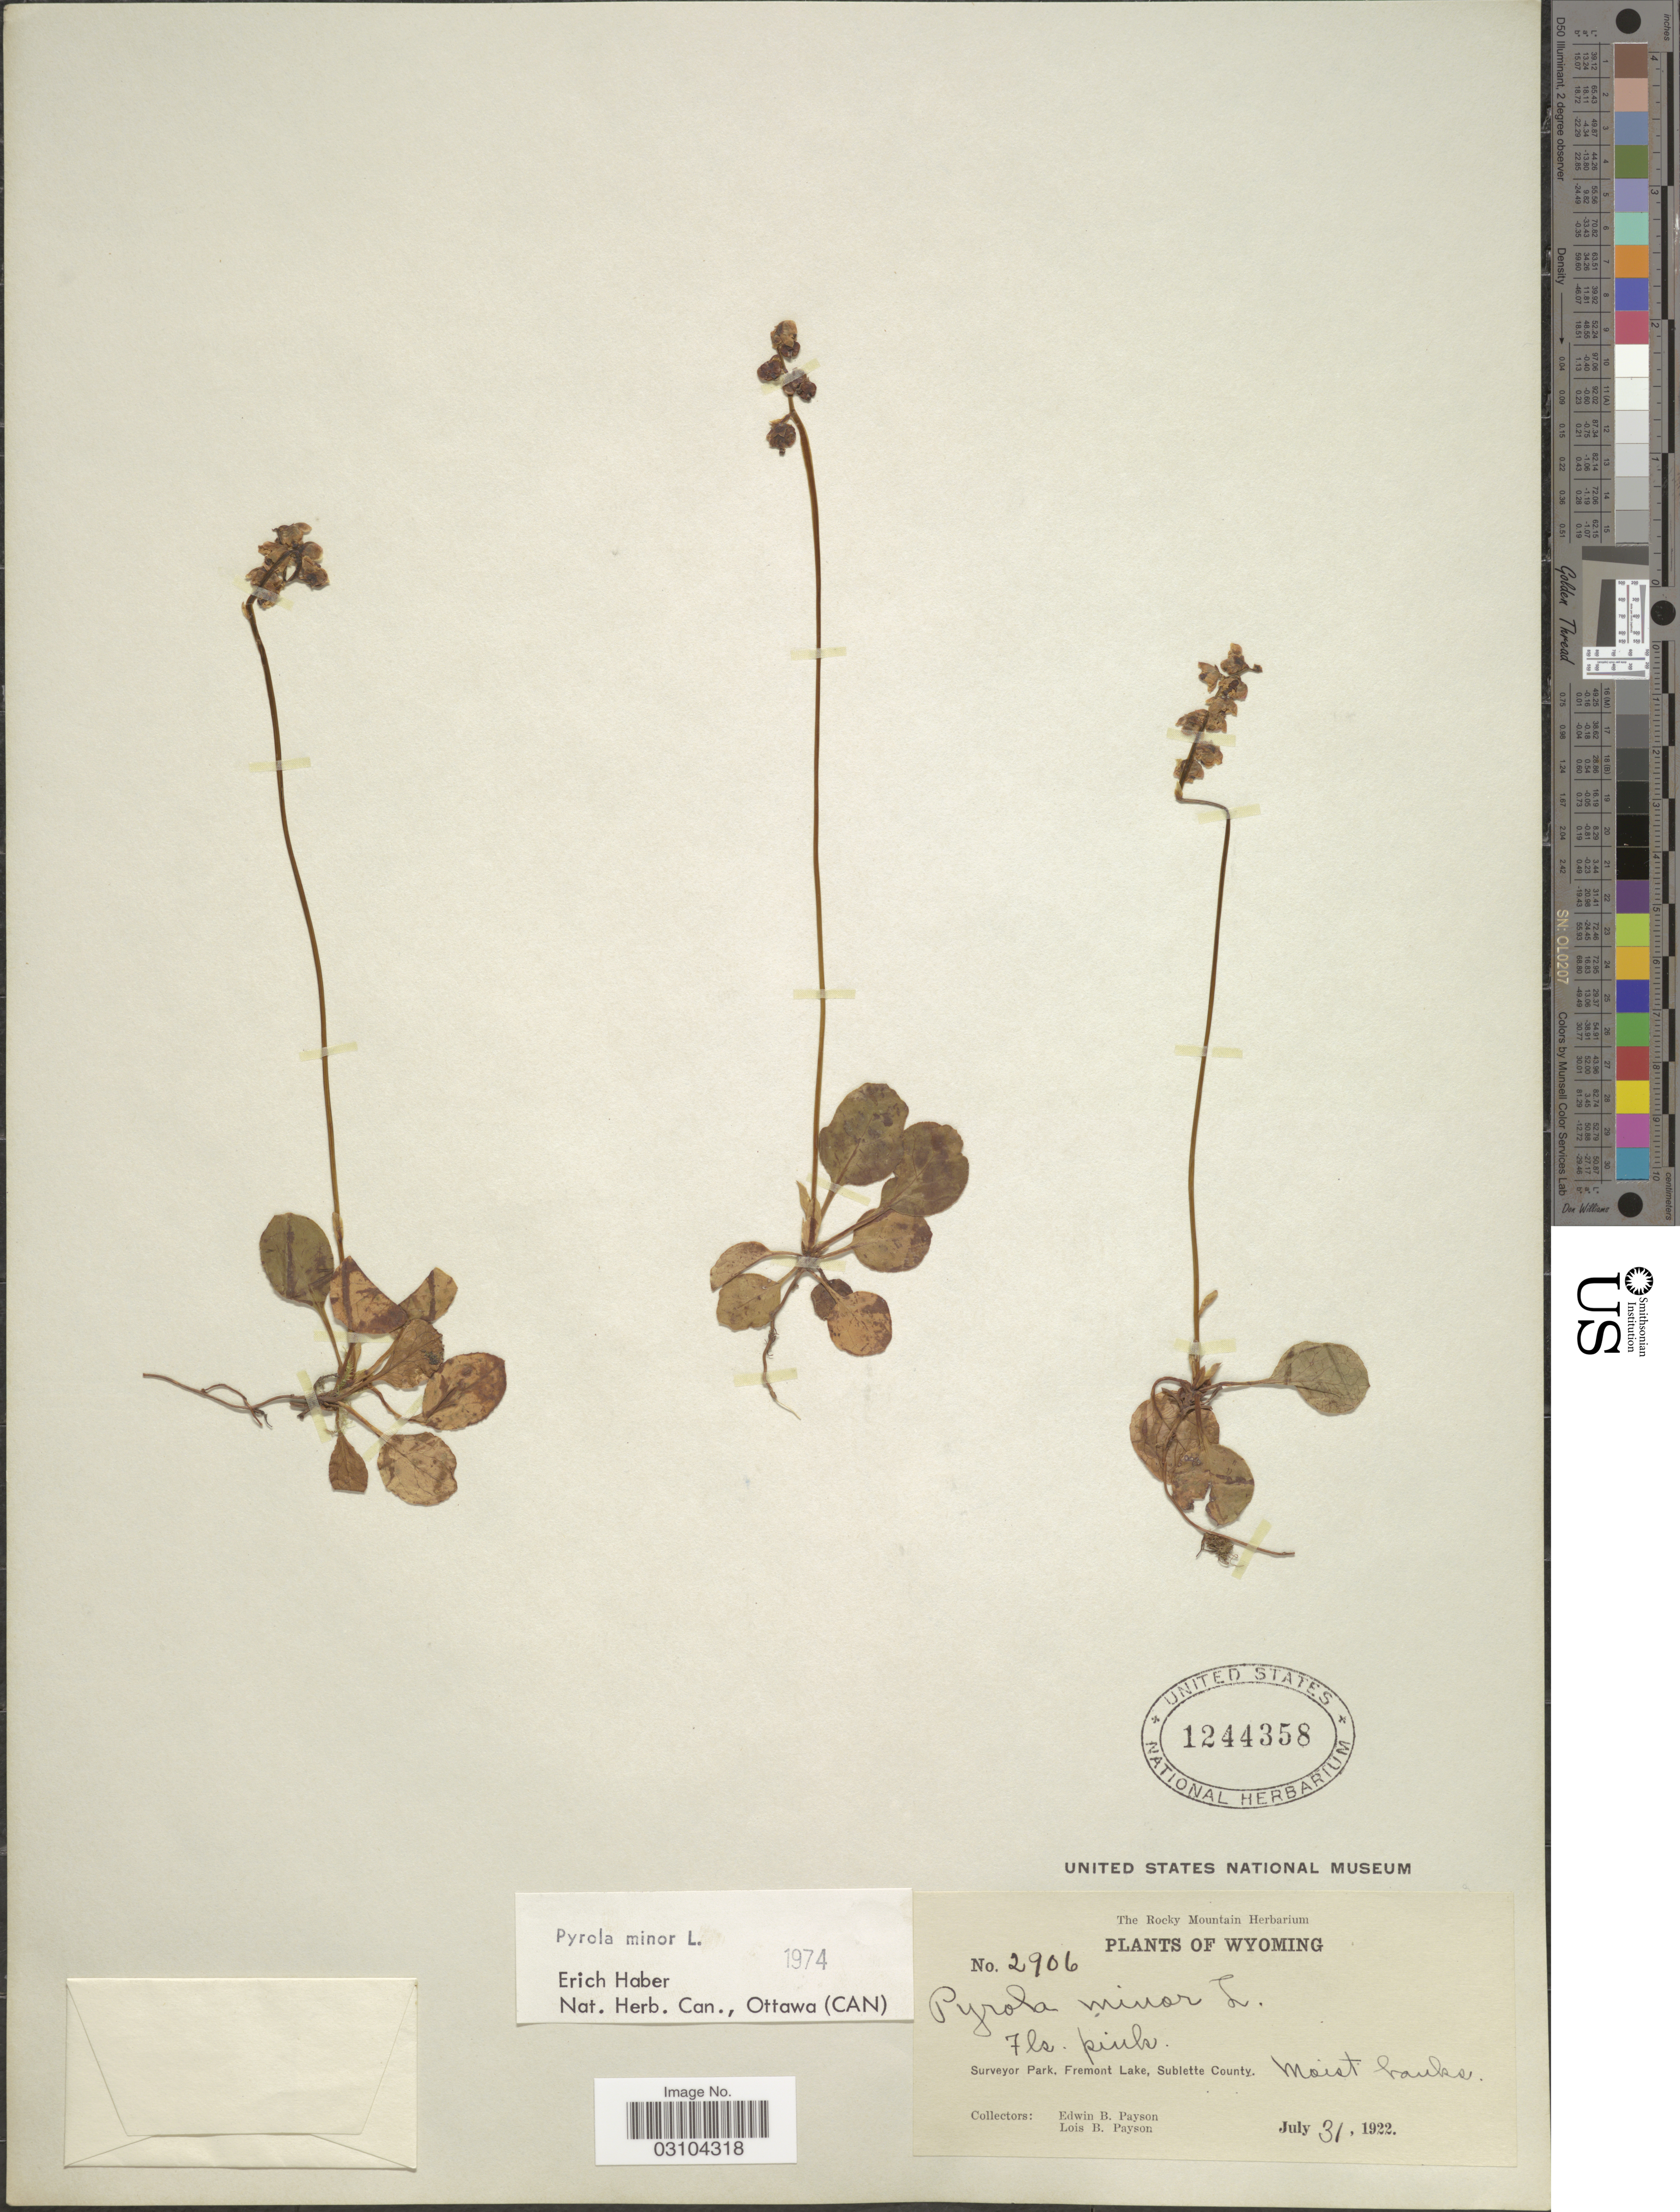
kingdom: Plantae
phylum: Tracheophyta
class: Magnoliopsida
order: Ericales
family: Ericaceae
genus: Pyrola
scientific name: Pyrola minor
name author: L.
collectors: E. B. Payson & L. Payson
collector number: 2906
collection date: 1922-07-31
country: United States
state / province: Wyoming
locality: Surveyor Park, Fremont Lake, Sublette County.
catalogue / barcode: US 1244358